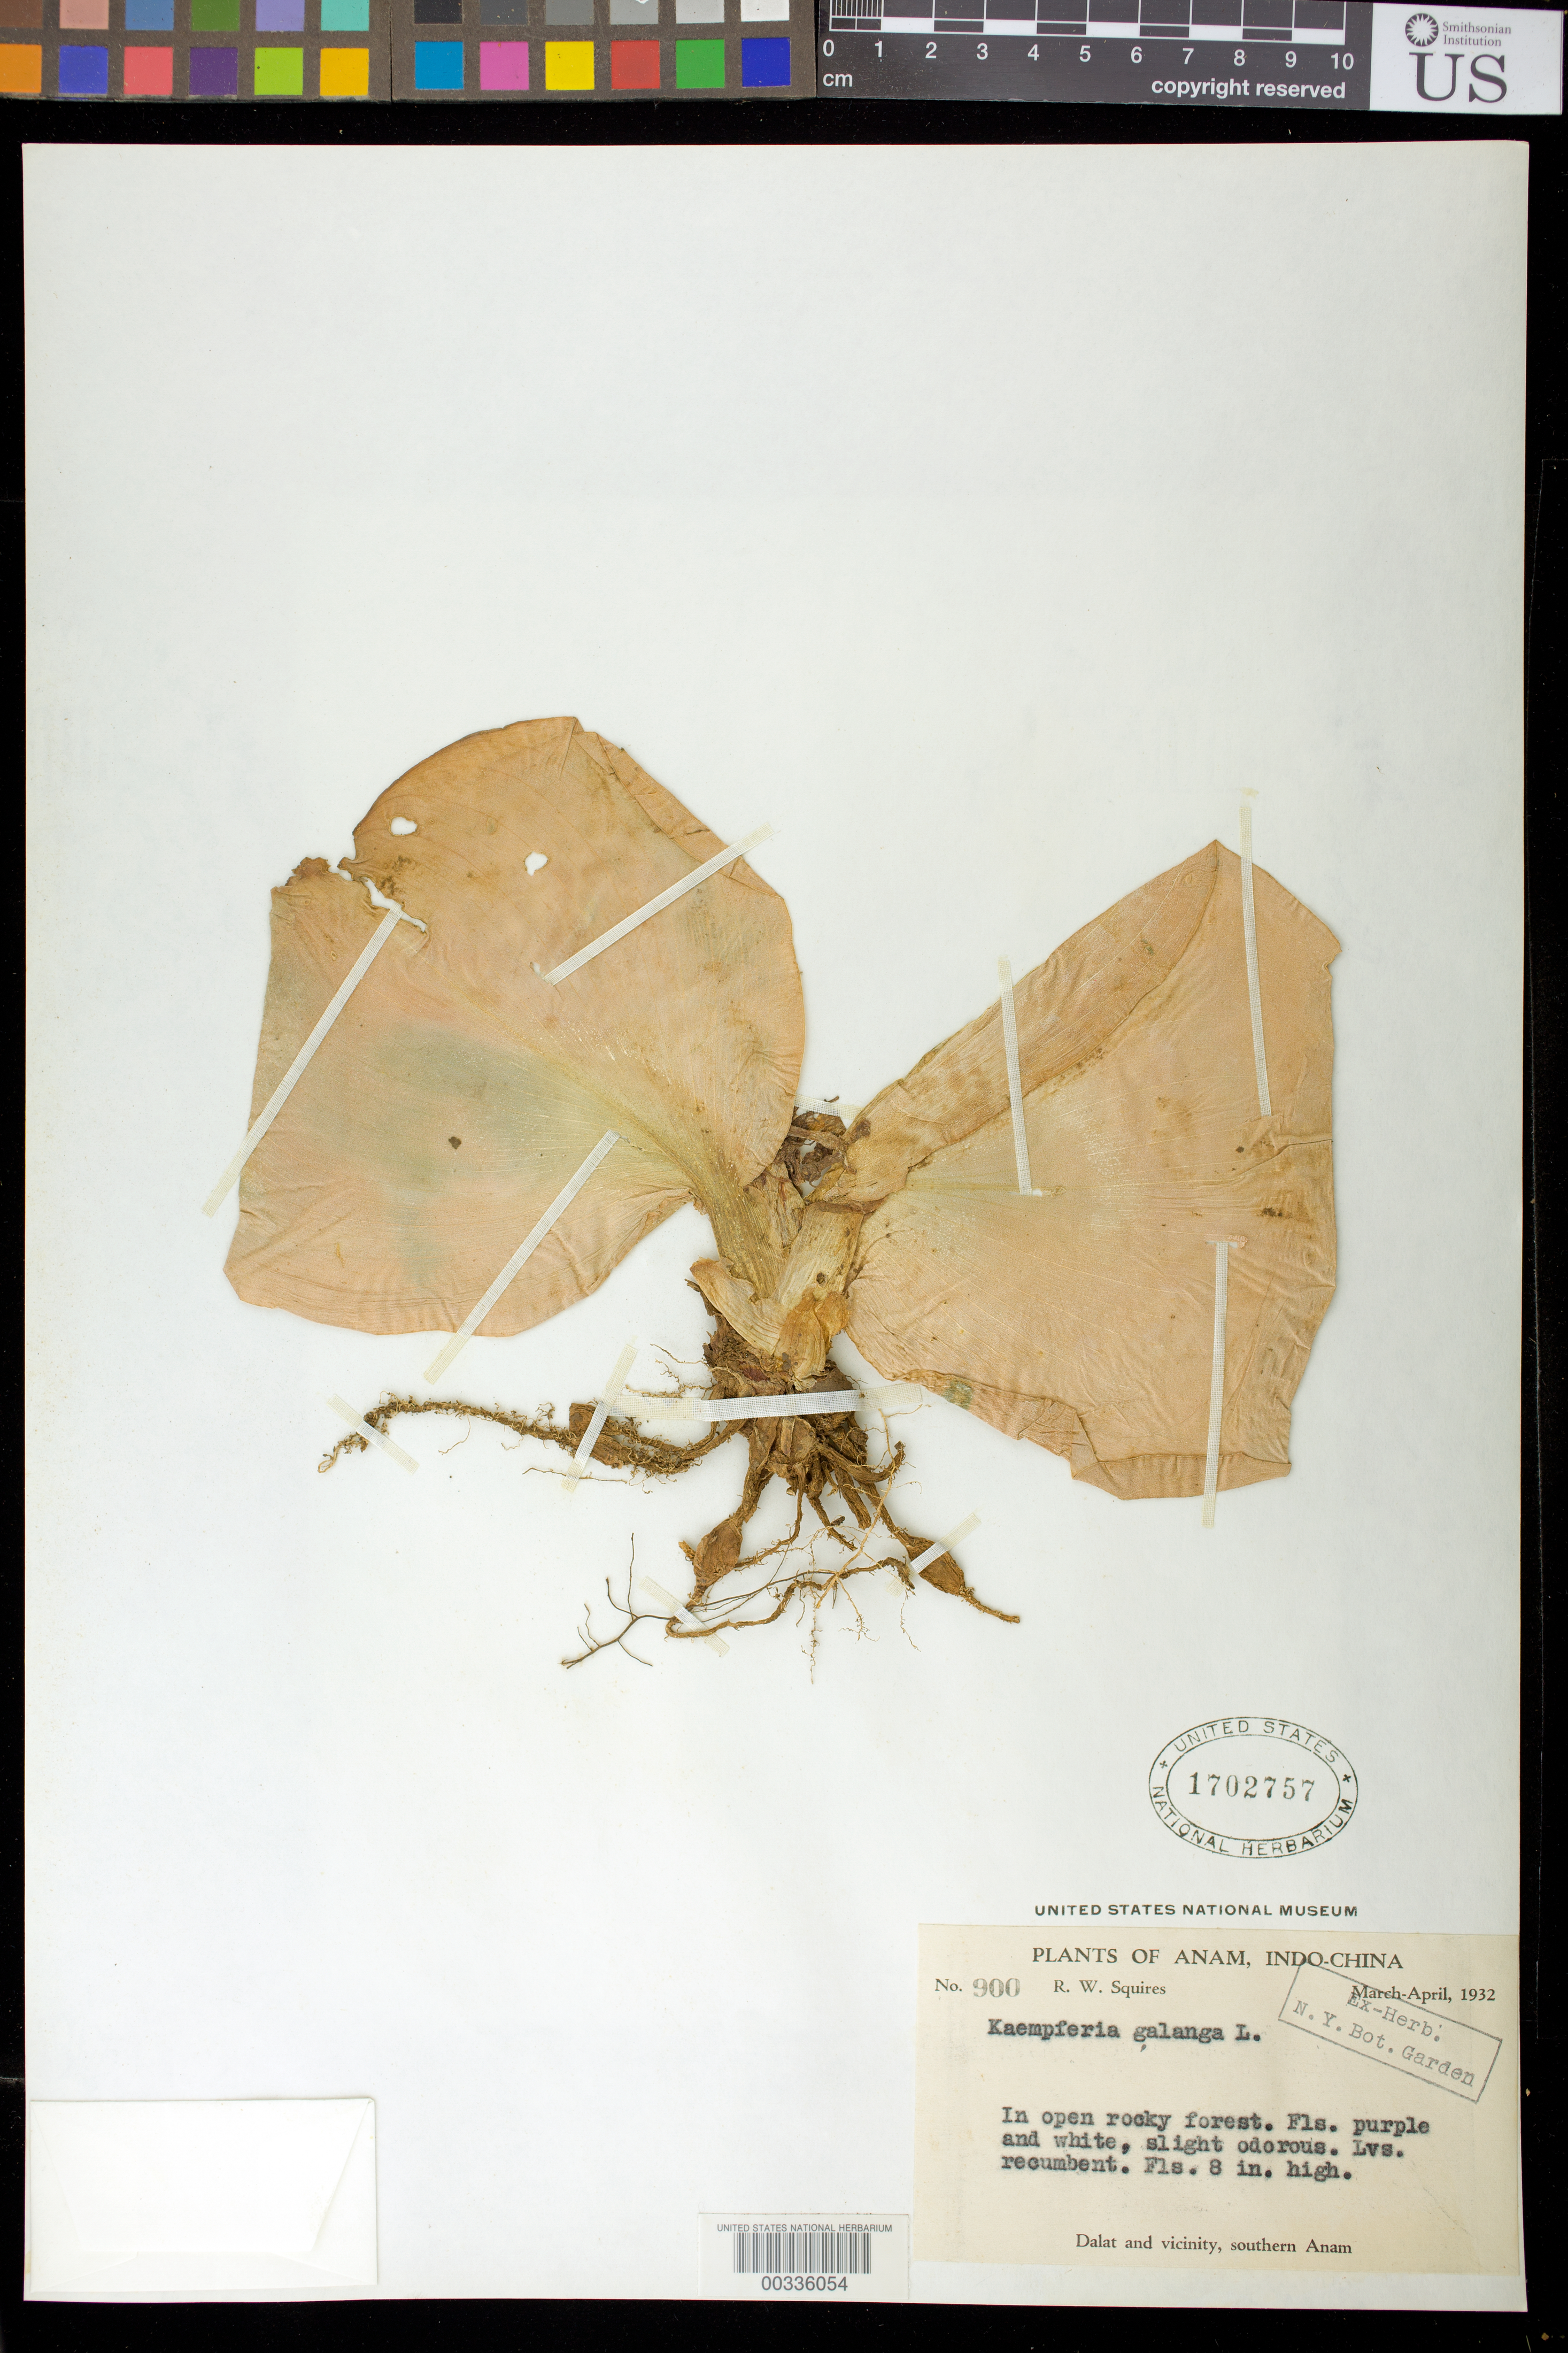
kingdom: Plantae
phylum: Tracheophyta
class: Liliopsida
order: Zingiberales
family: Zingiberaceae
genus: Kaempferia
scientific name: Kaempferia galanga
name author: L.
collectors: R. Squires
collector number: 900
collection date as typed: Mar 1932 to -- Apr 1932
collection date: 1932-03/1932-04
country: Vietnam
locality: Plants of anam, indo-china, dalat and vicinity, southern anam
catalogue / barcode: US 1702757